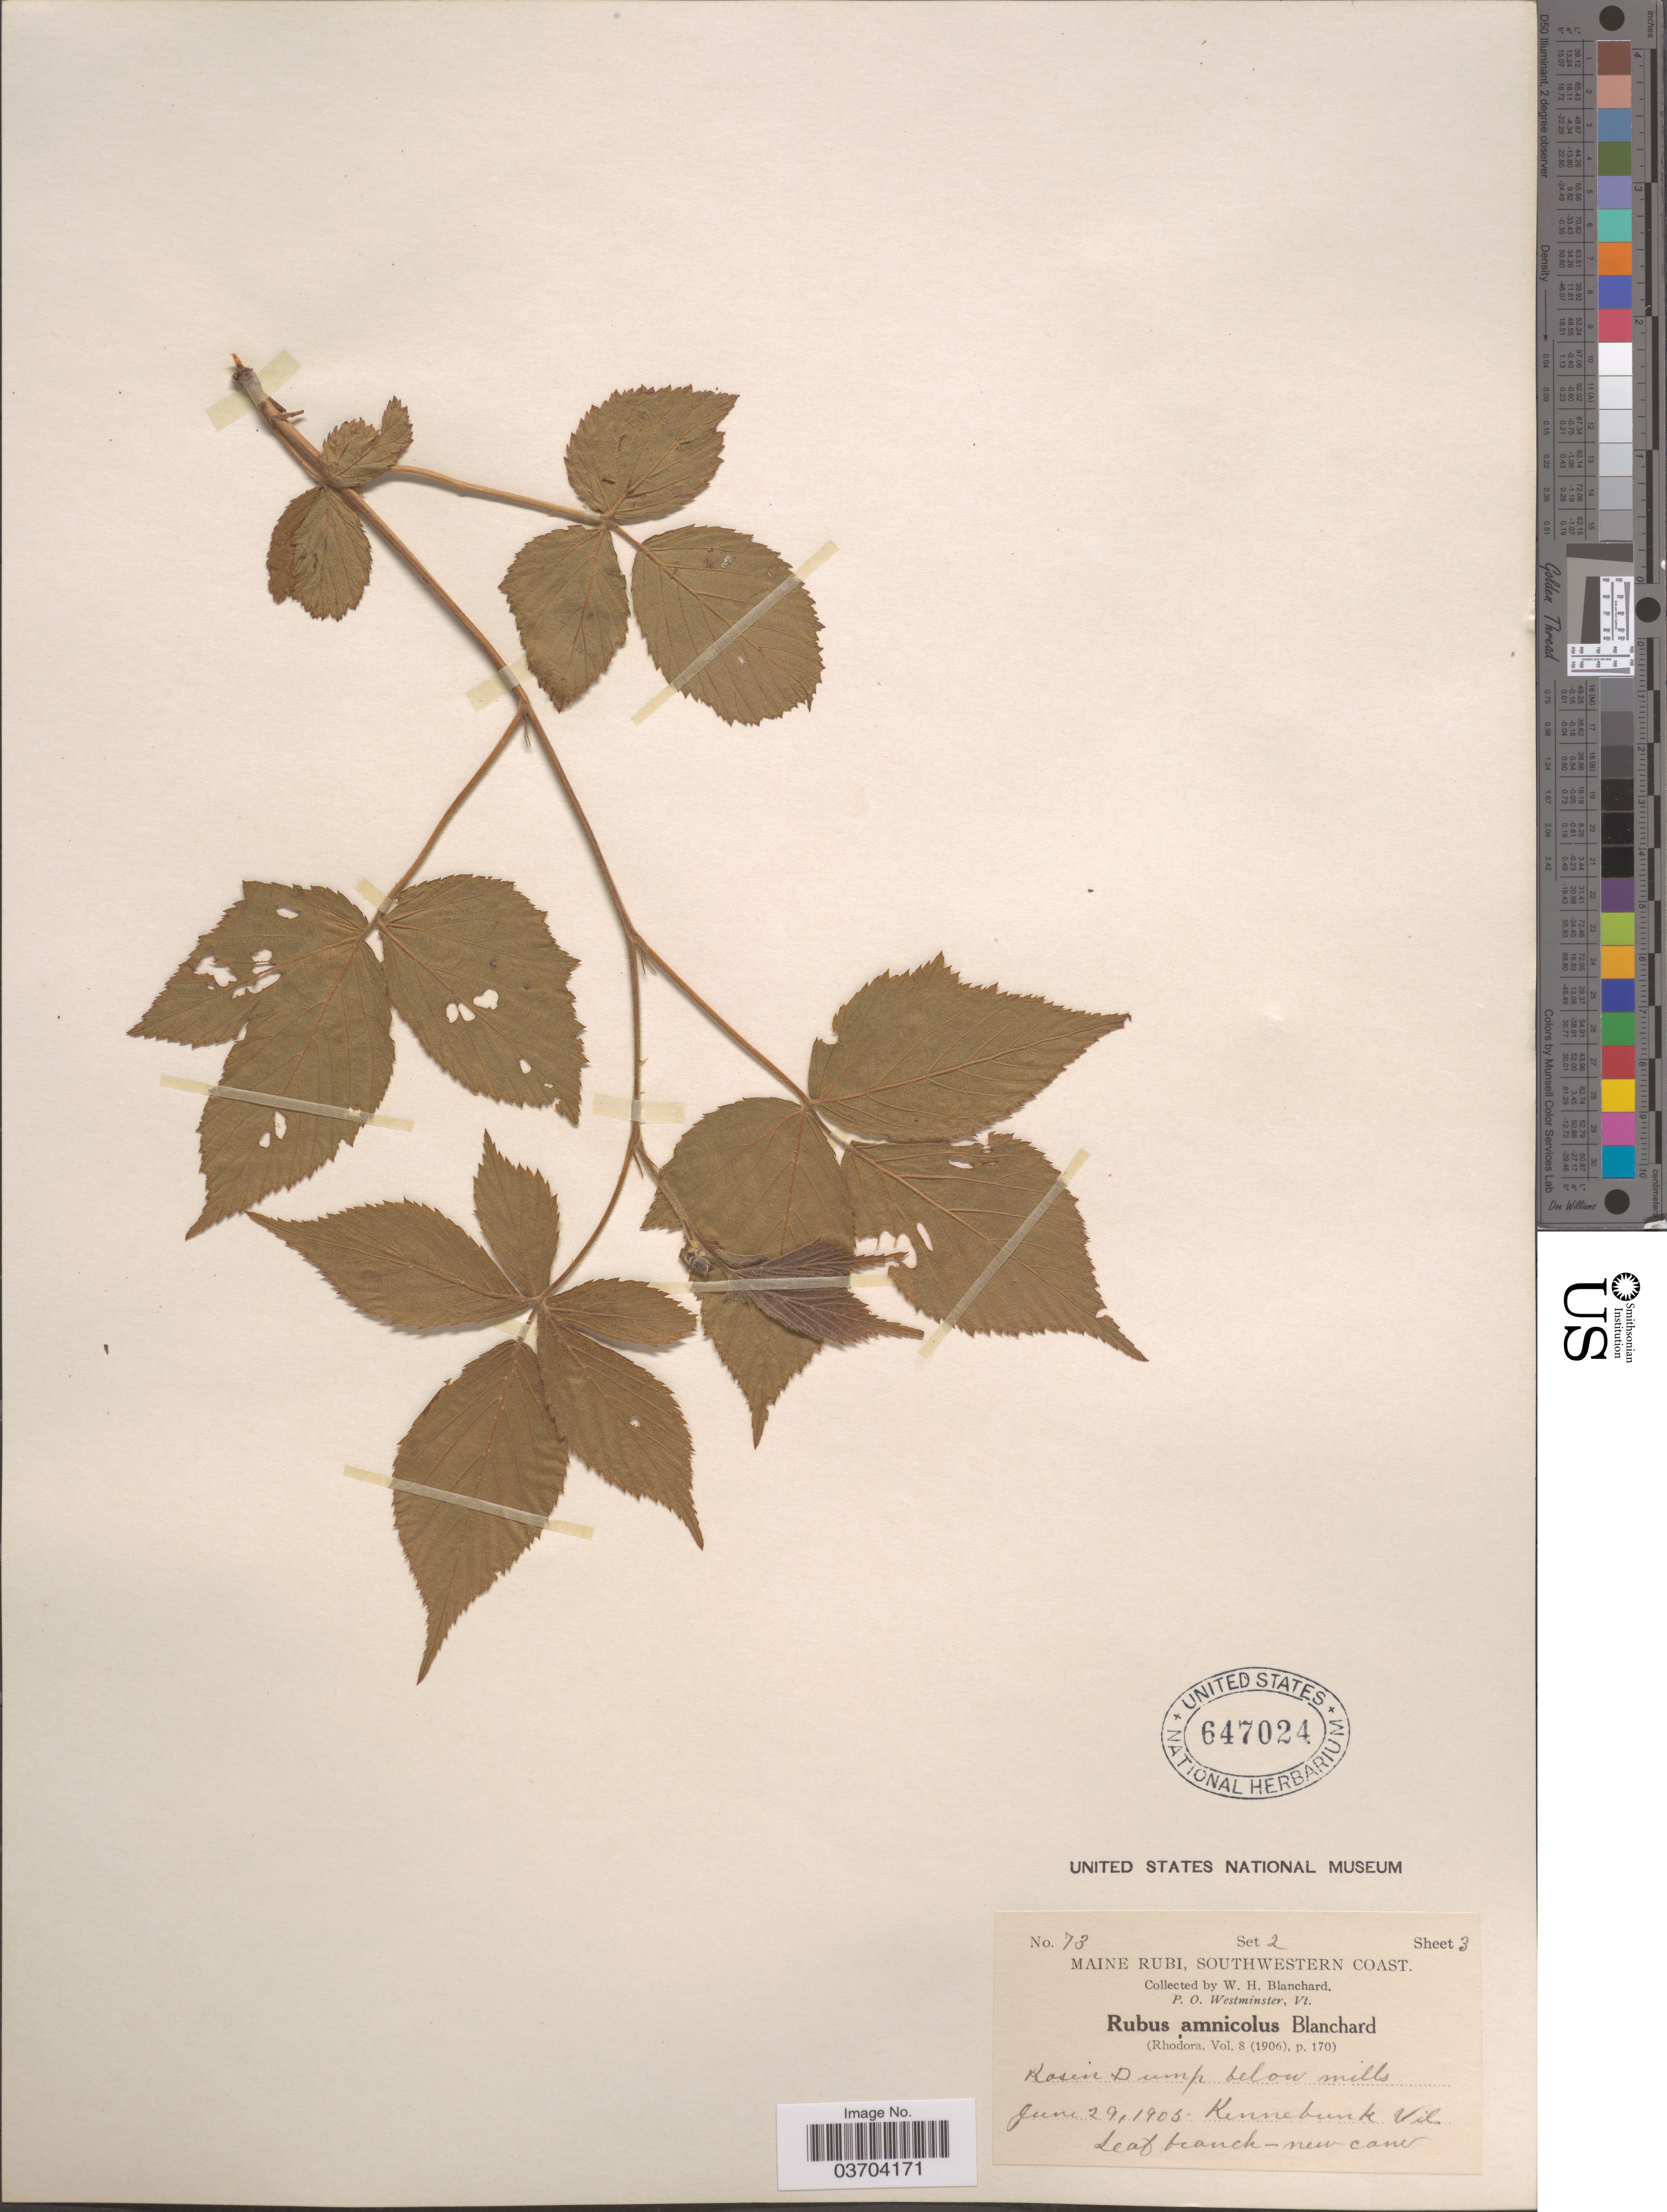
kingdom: Plantae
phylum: Tracheophyta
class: Magnoliopsida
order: Rosales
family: Rosaceae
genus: Rubus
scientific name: Rubus amnicola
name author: Blanch.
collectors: W. H. Blanchard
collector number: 73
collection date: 1905-06-29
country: United States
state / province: Maine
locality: Southwestern Coast. Rasin Dump below mills. Kennebunk Vil.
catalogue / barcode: US 647024